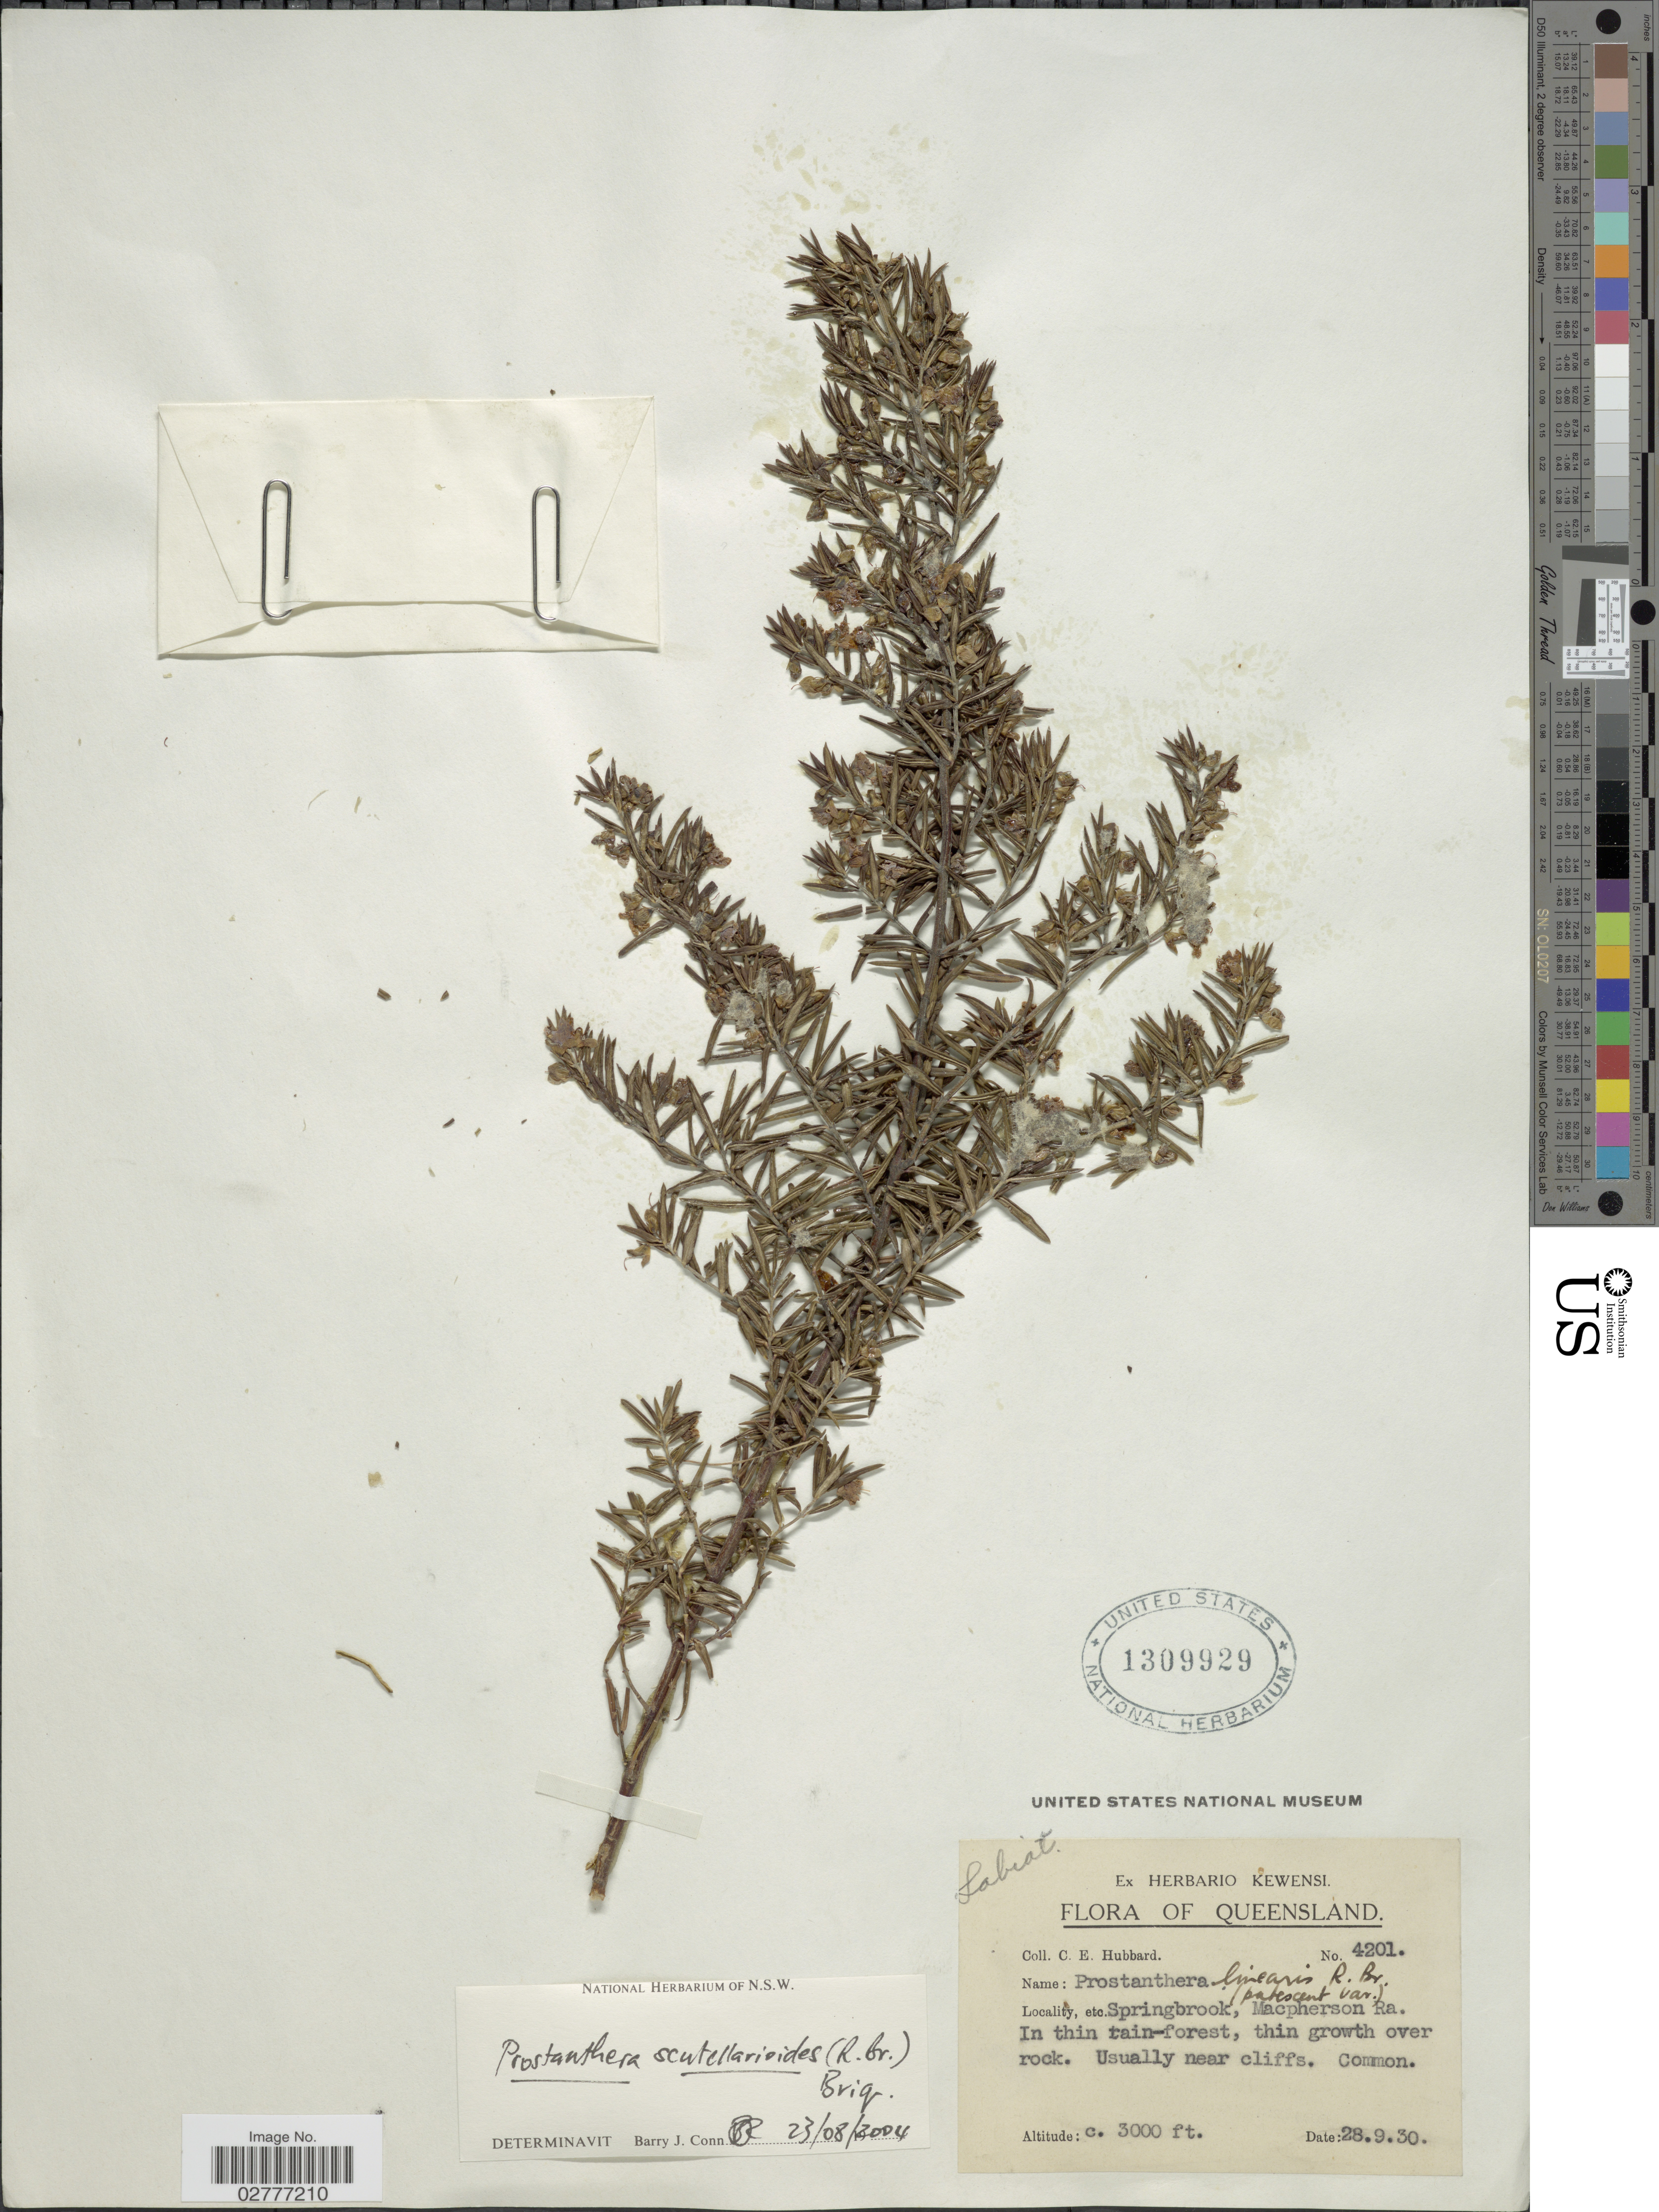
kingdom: Plantae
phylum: Tracheophyta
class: Magnoliopsida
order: Lamiales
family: Lamiaceae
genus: Prostanthera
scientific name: Prostanthera scutellarioides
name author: (R. Br.) Druce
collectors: C. E. Hubbard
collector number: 4201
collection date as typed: Transcribed d/m/y: 28/9/30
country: Australia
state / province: Queensland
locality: Springbrook, Macpherson Ra.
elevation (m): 914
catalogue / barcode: US 1309929